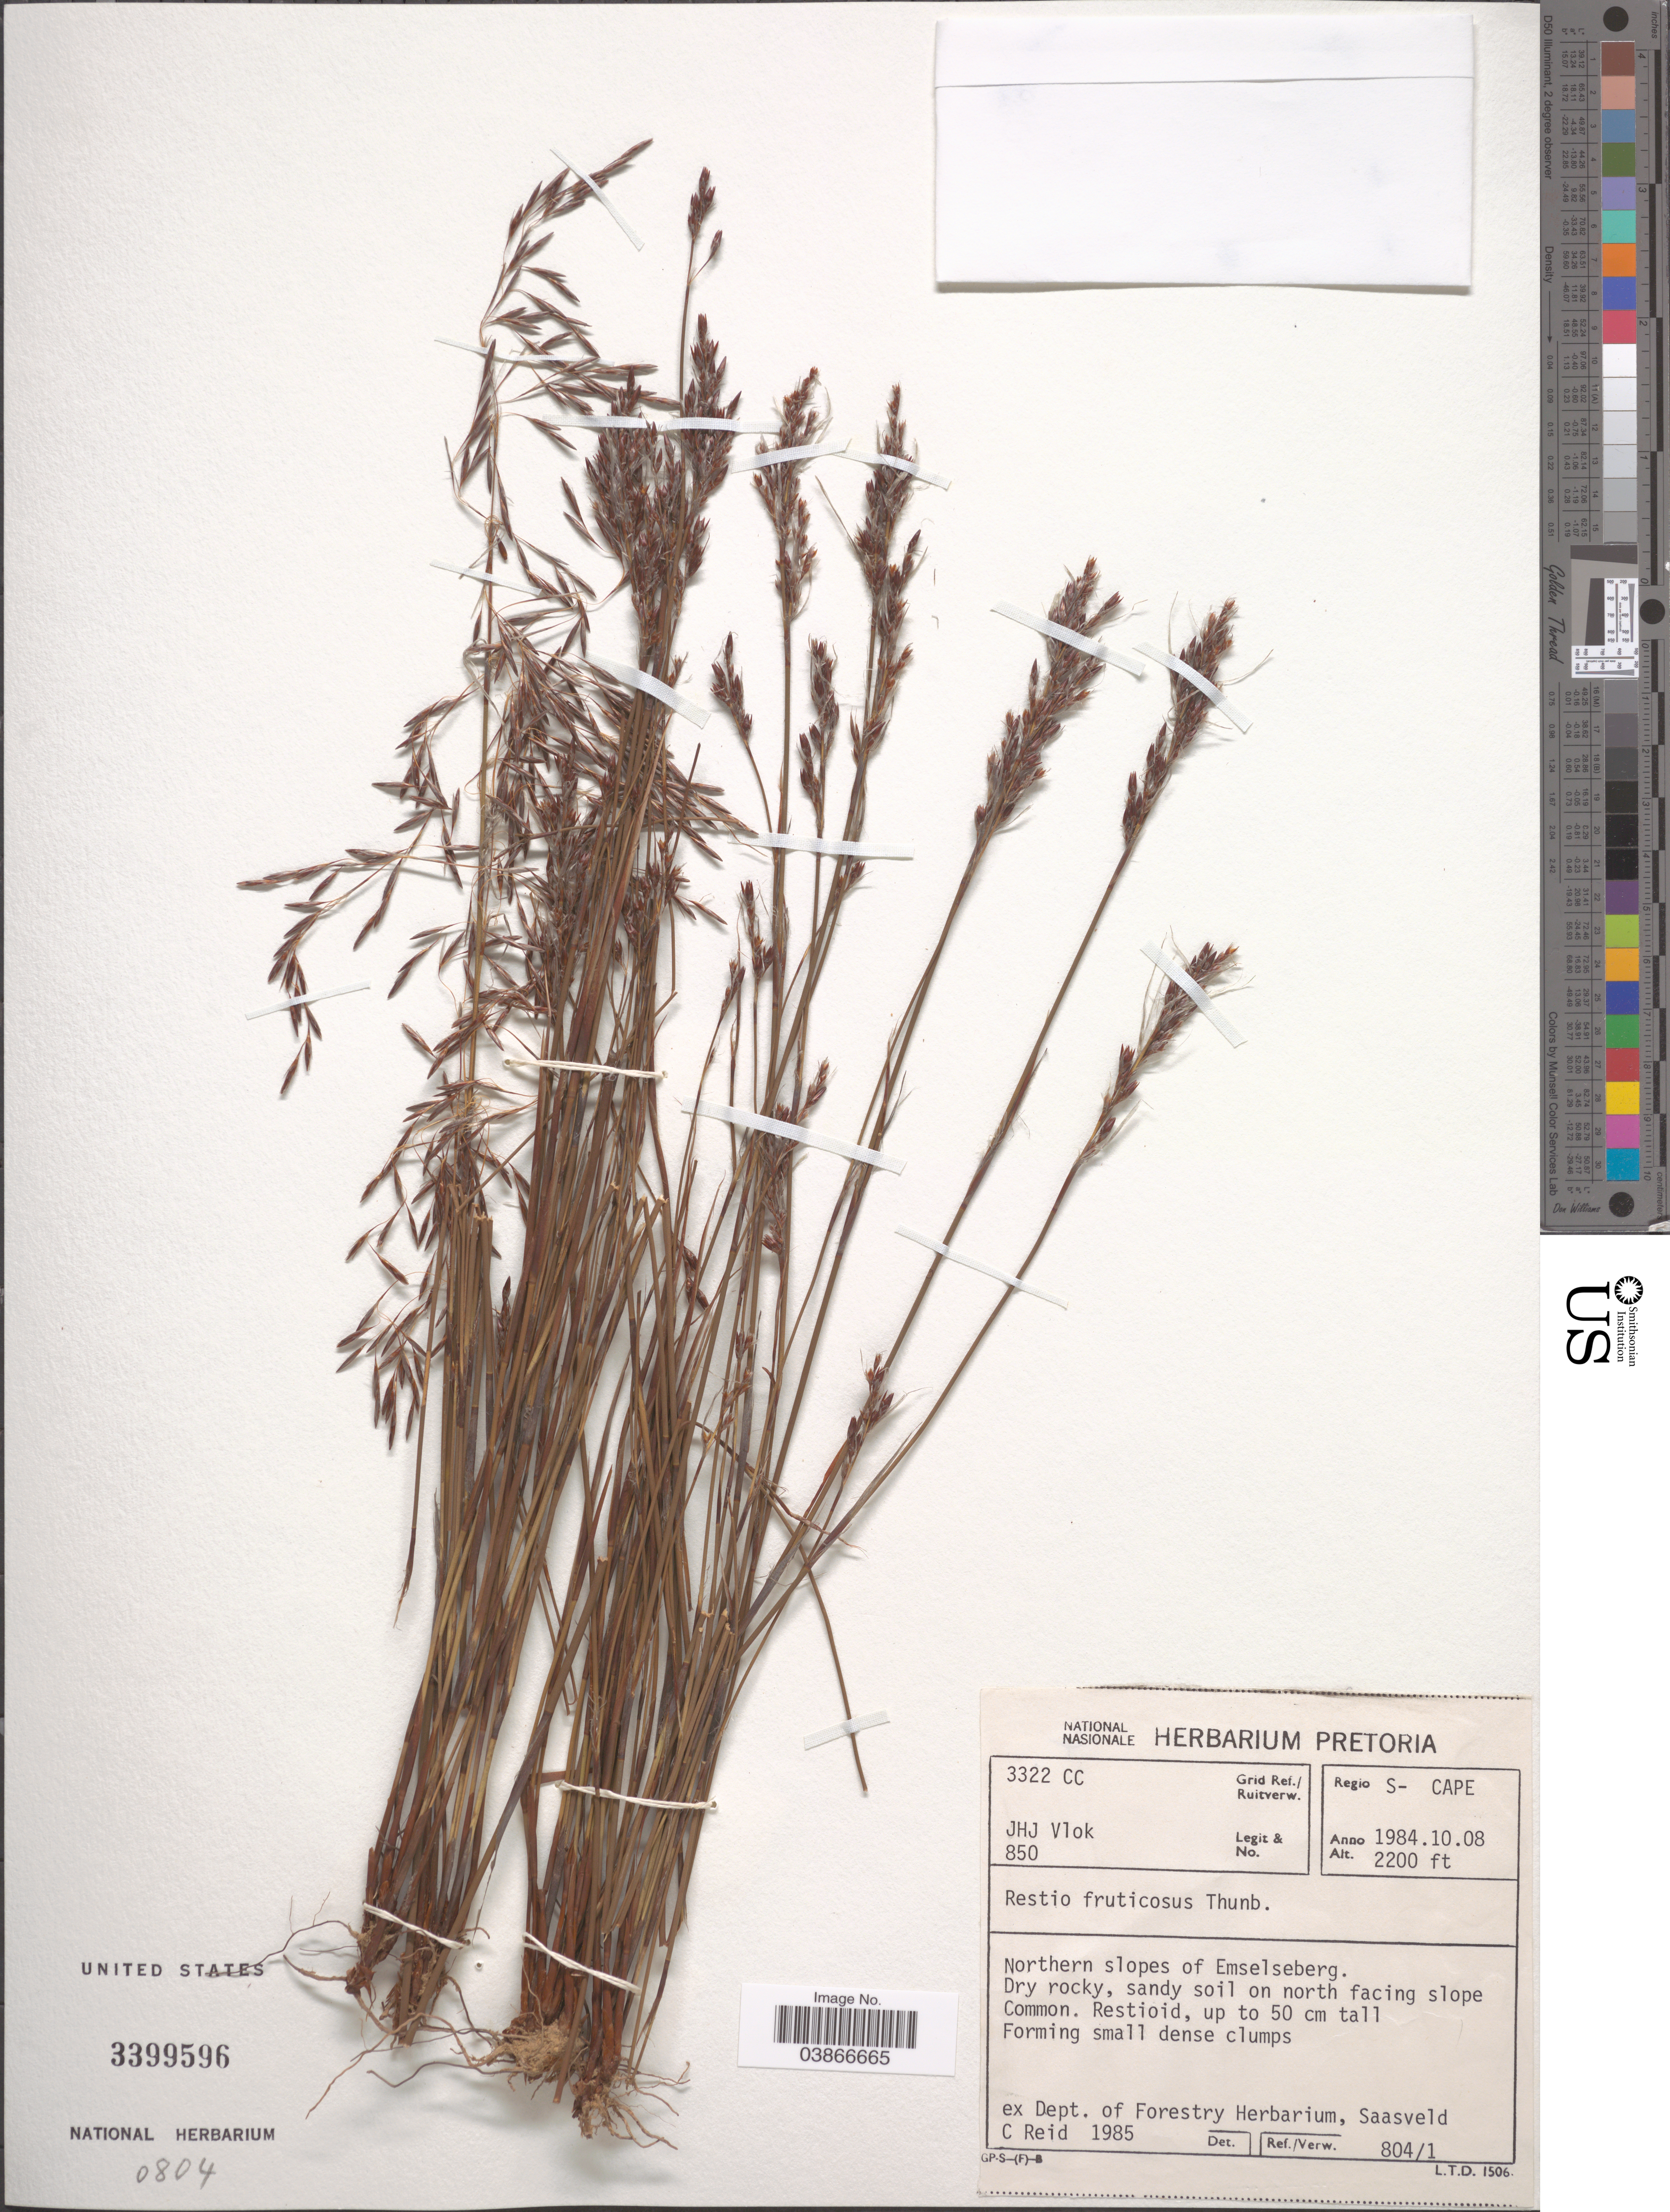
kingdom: Plantae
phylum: Tracheophyta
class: Liliopsida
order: Poales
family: Restionaceae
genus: Rhodocoma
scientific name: Rhodocoma fruticosa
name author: (Thunb.) H.P. Linder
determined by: Strong, Mark T., (BOT), Smithsonian Institution - National Museum of Natural History (UNITED STATES)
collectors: J. H. J. Vlok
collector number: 850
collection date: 1984-10-08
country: South Africa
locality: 3322 CC Grid Ref./Ruitverw. Regio S-Cape. Northern slopes of Emselseberg.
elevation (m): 671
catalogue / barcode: US 3399596